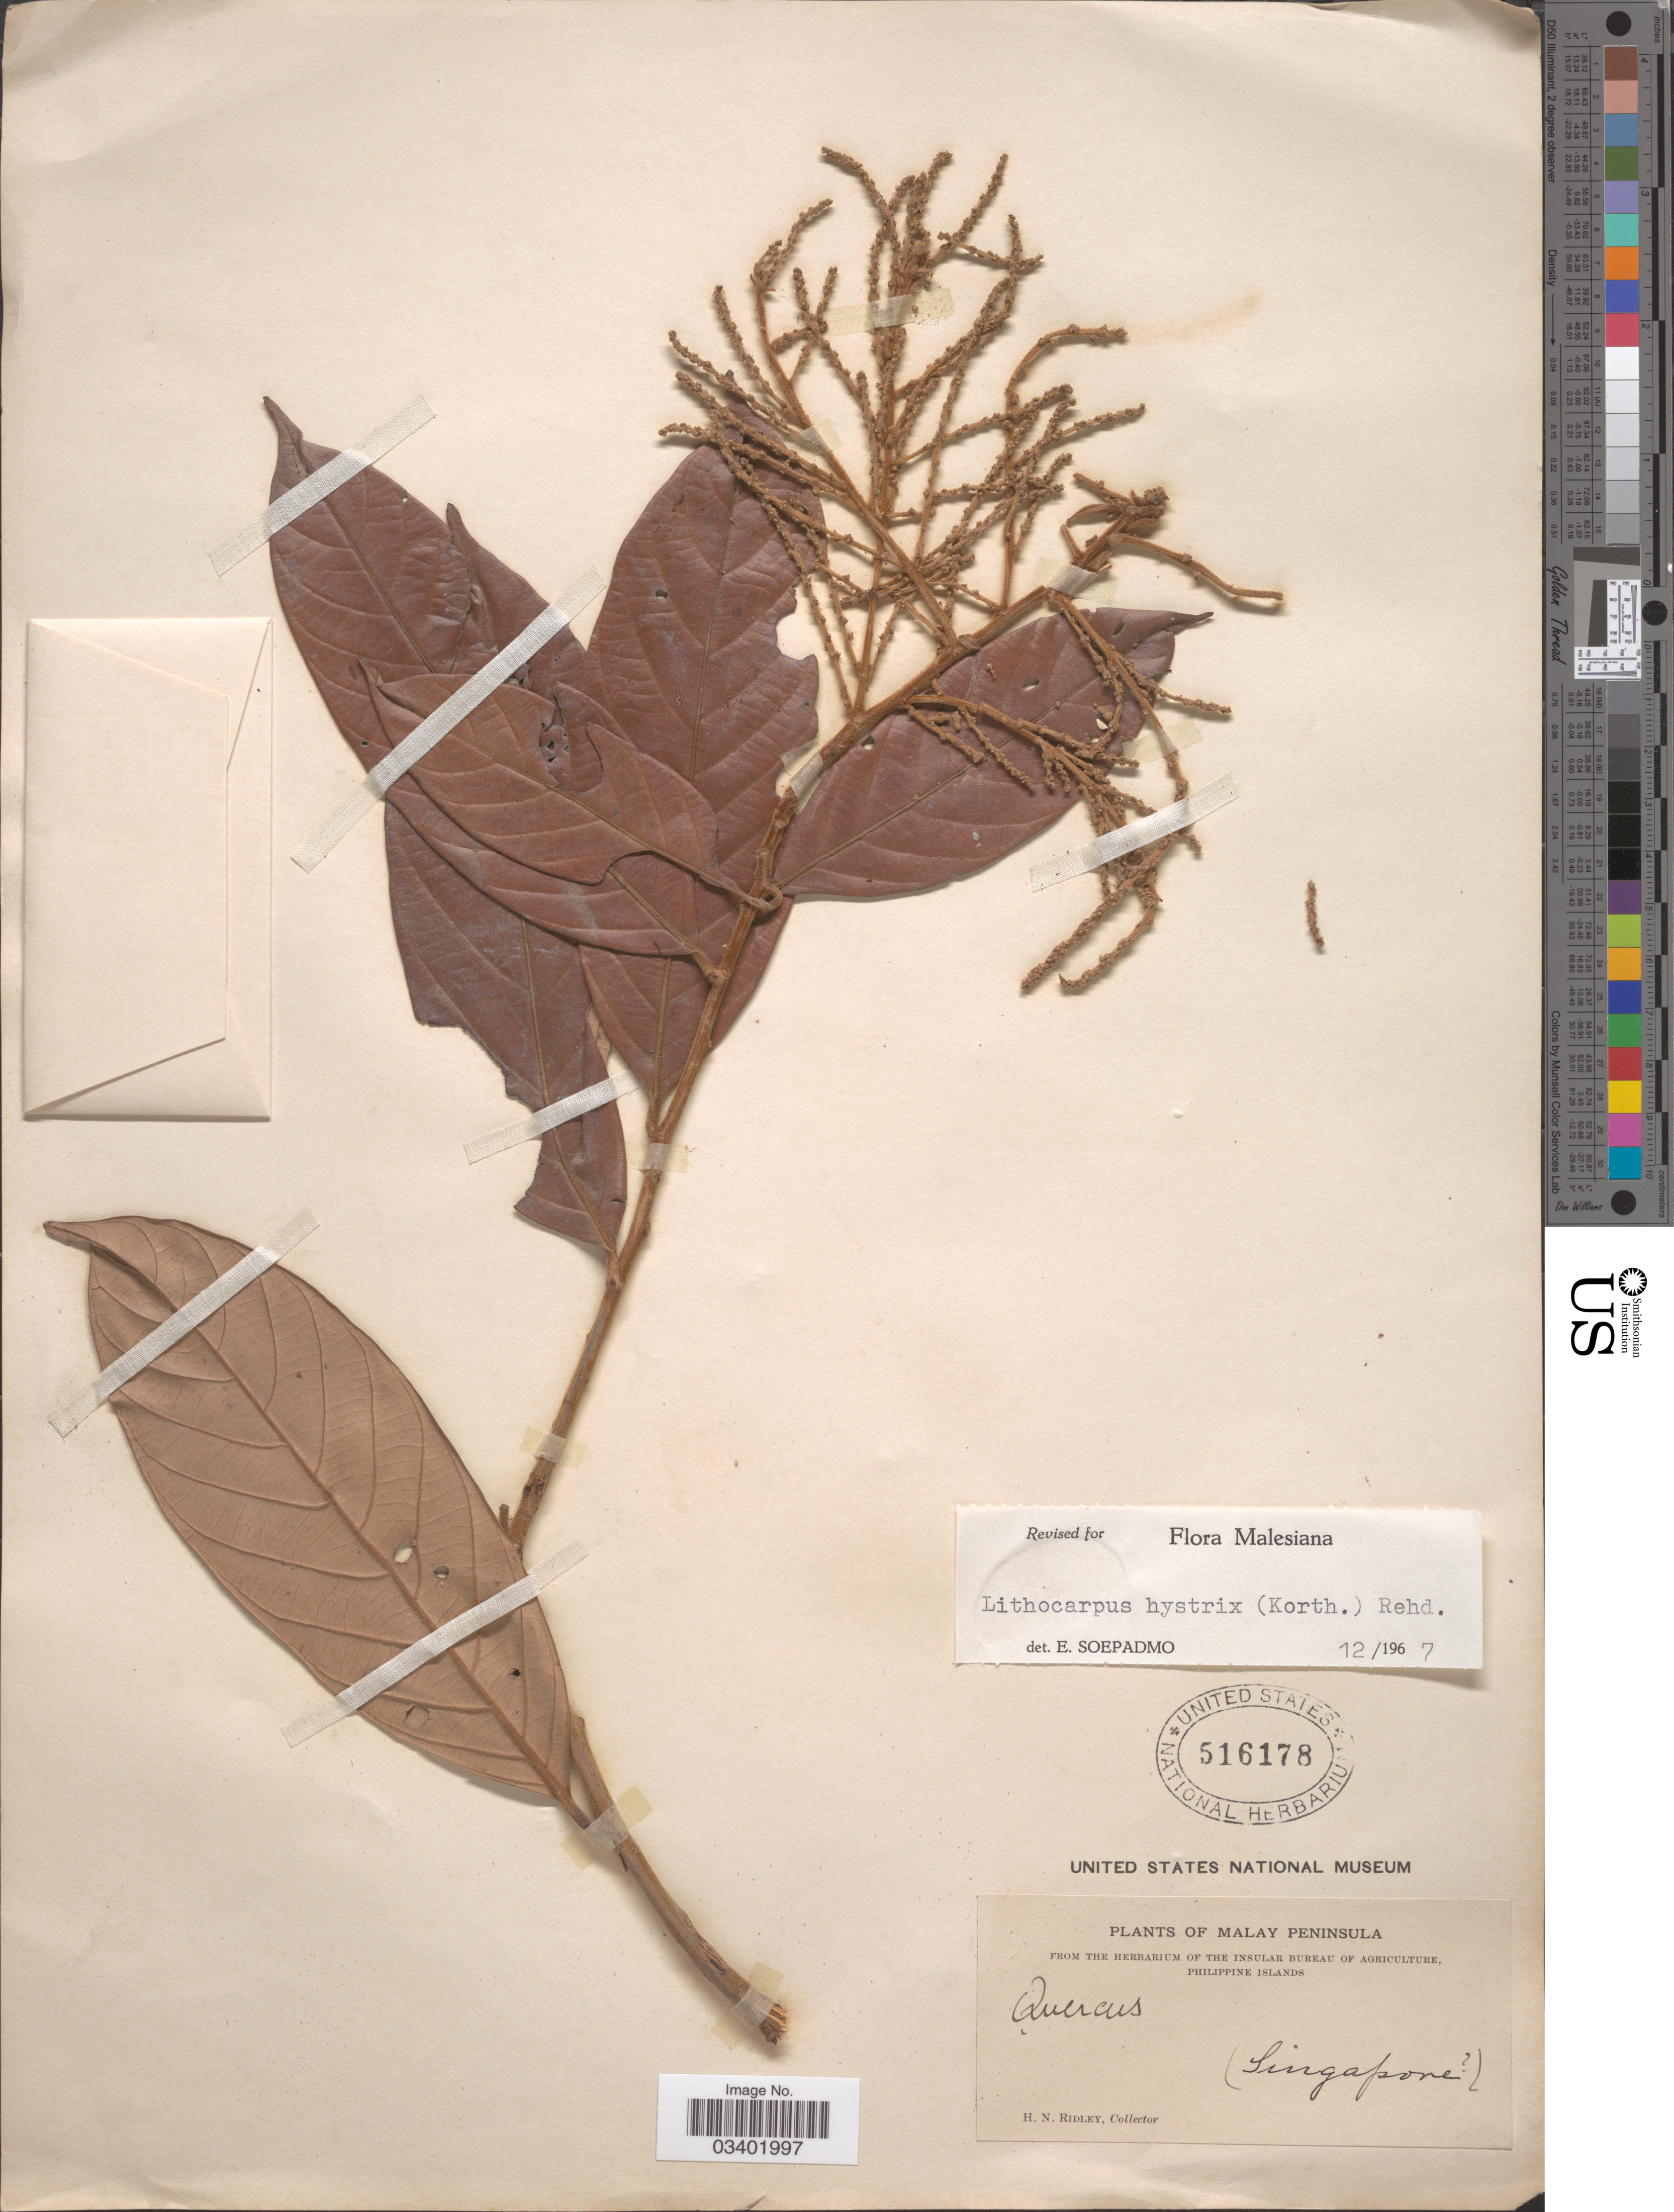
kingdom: Plantae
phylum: Tracheophyta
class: Magnoliopsida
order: Fagales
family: Fagaceae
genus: Lithocarpus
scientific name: Lithocarpus hystrix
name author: (Korth.) Rehder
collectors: H. N. Ridley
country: Singapore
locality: Malay Peninsula.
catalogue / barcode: US 516178